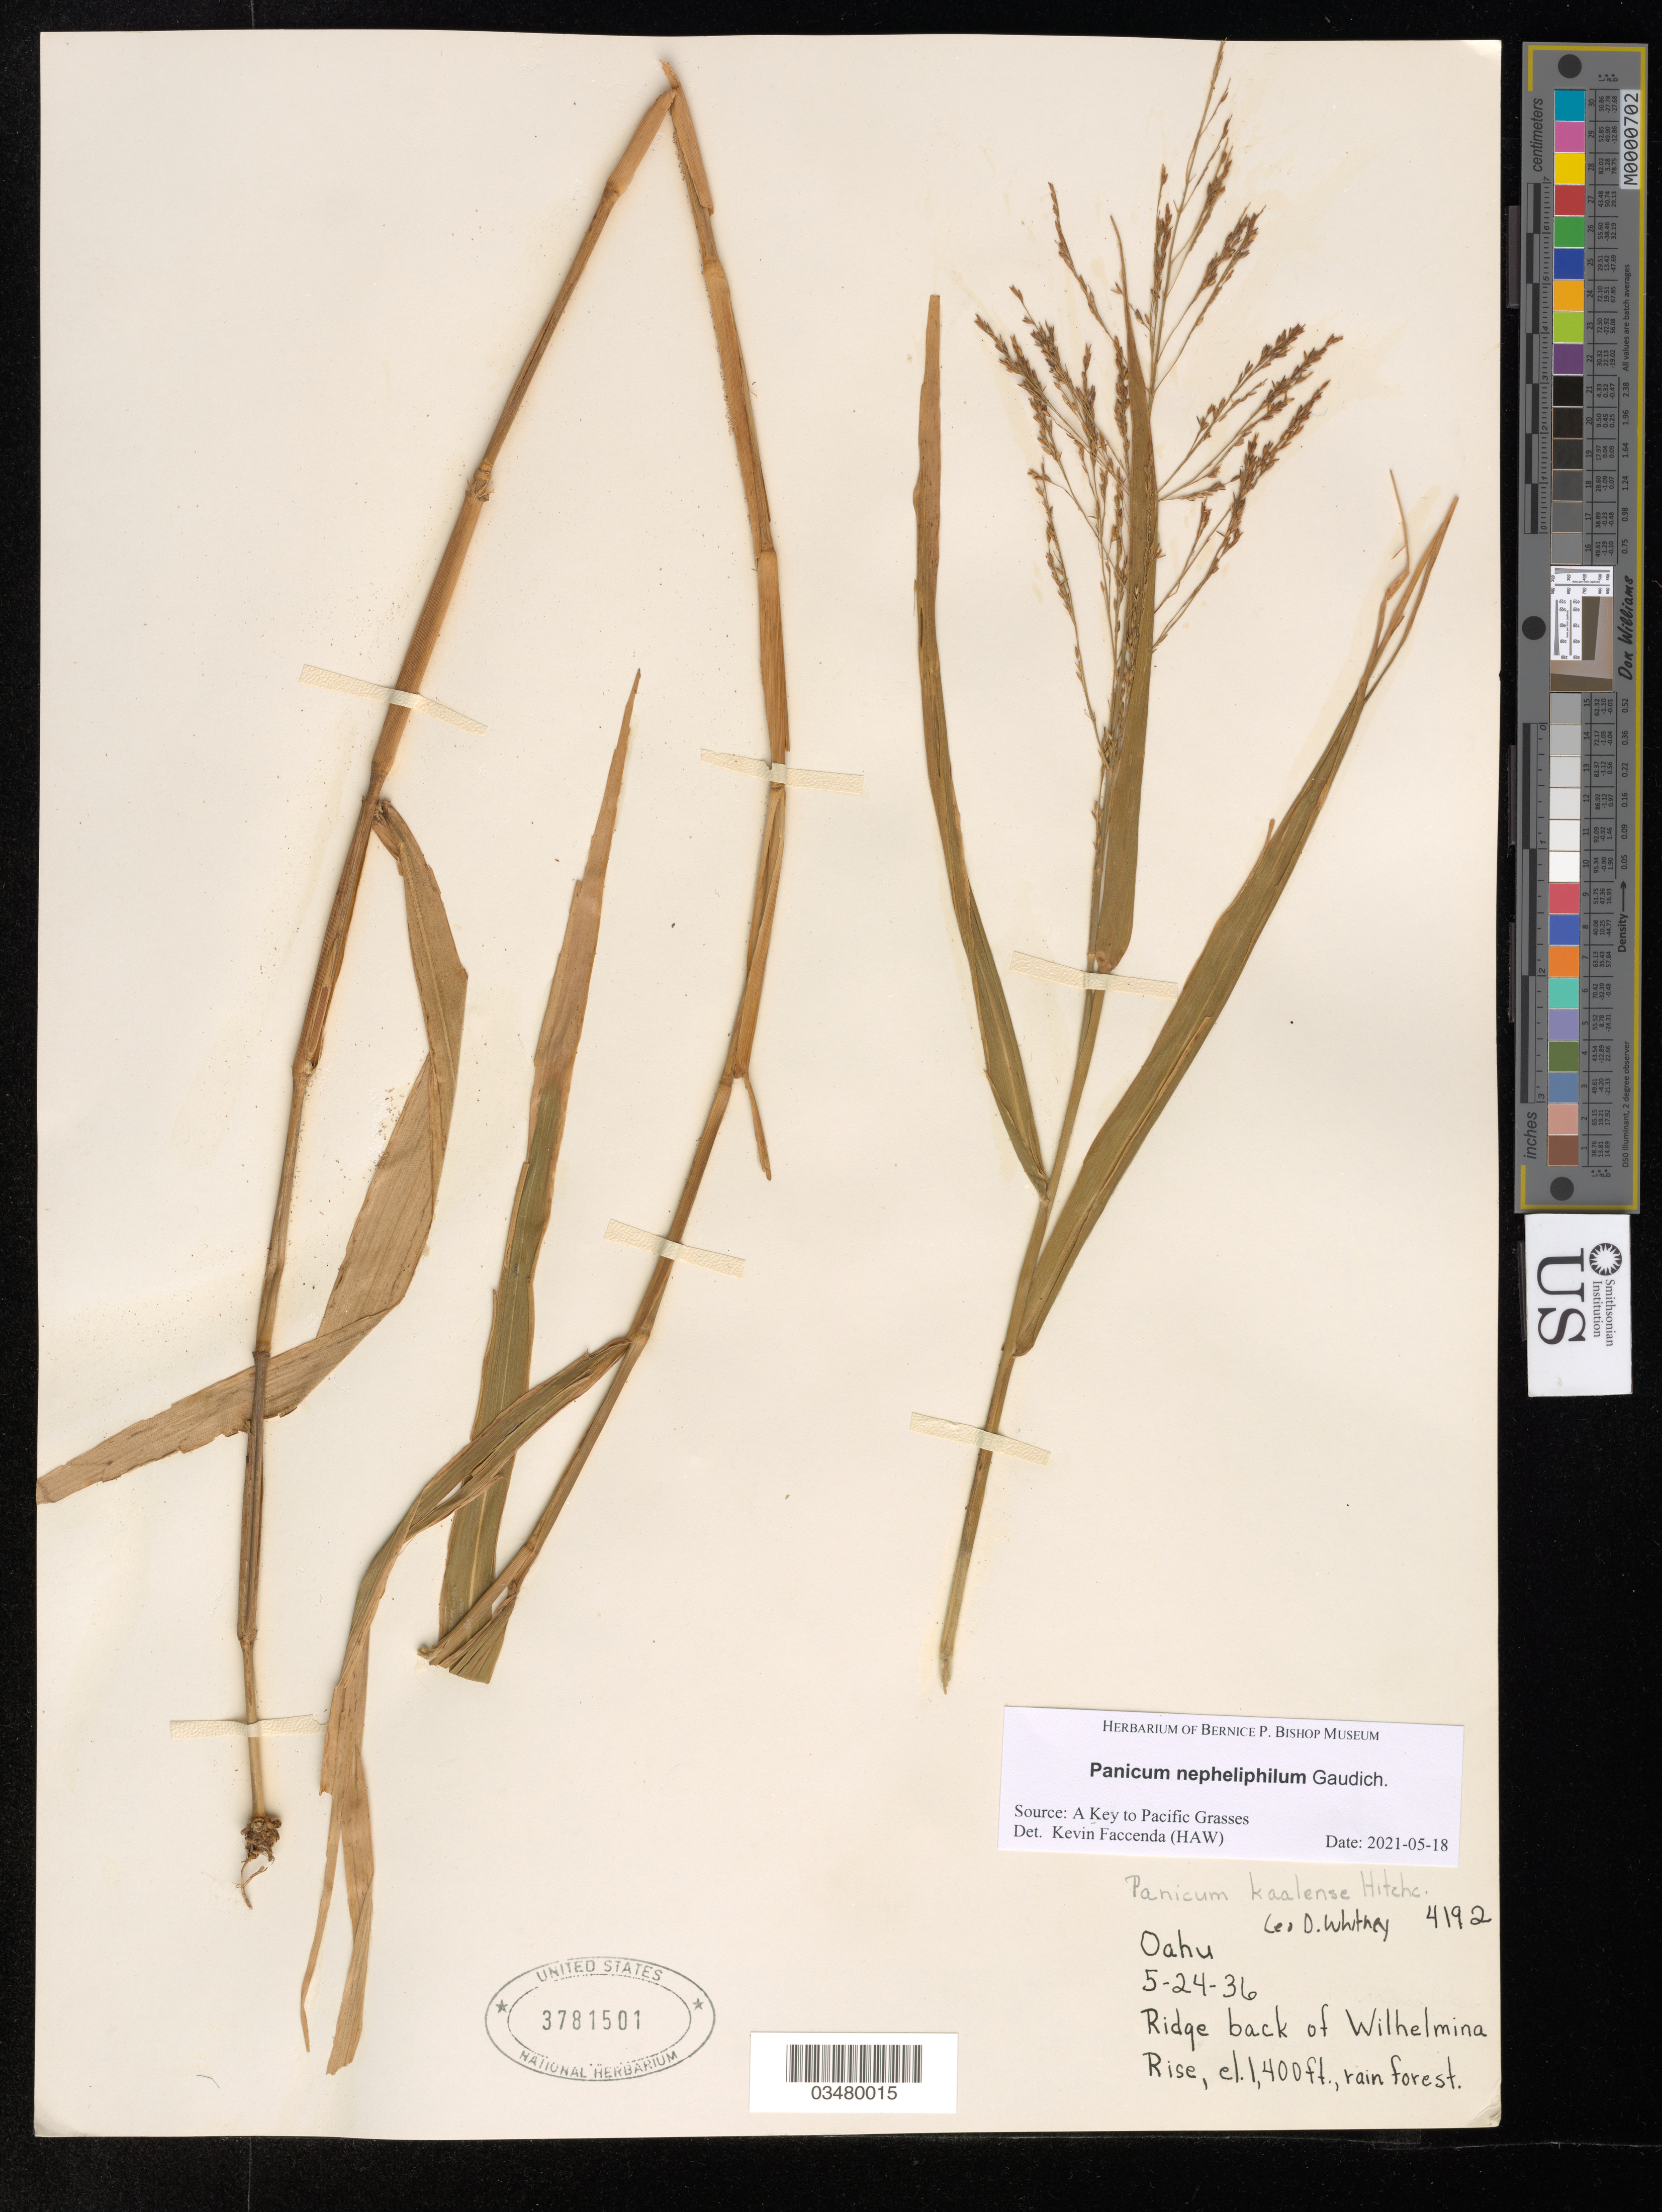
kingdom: Plantae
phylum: Tracheophyta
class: Liliopsida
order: Poales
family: Poaceae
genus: Panicum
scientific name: Panicum nephelophilum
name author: Gaudich.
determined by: Faccenda, K.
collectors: L. Whitney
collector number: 4192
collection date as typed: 5-24-36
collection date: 1936-05-24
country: United States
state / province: Hawaii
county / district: Honolulu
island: Oahu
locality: Ridge back of Wilhelmina Rise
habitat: Rain forest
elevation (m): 427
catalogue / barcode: US 3781501